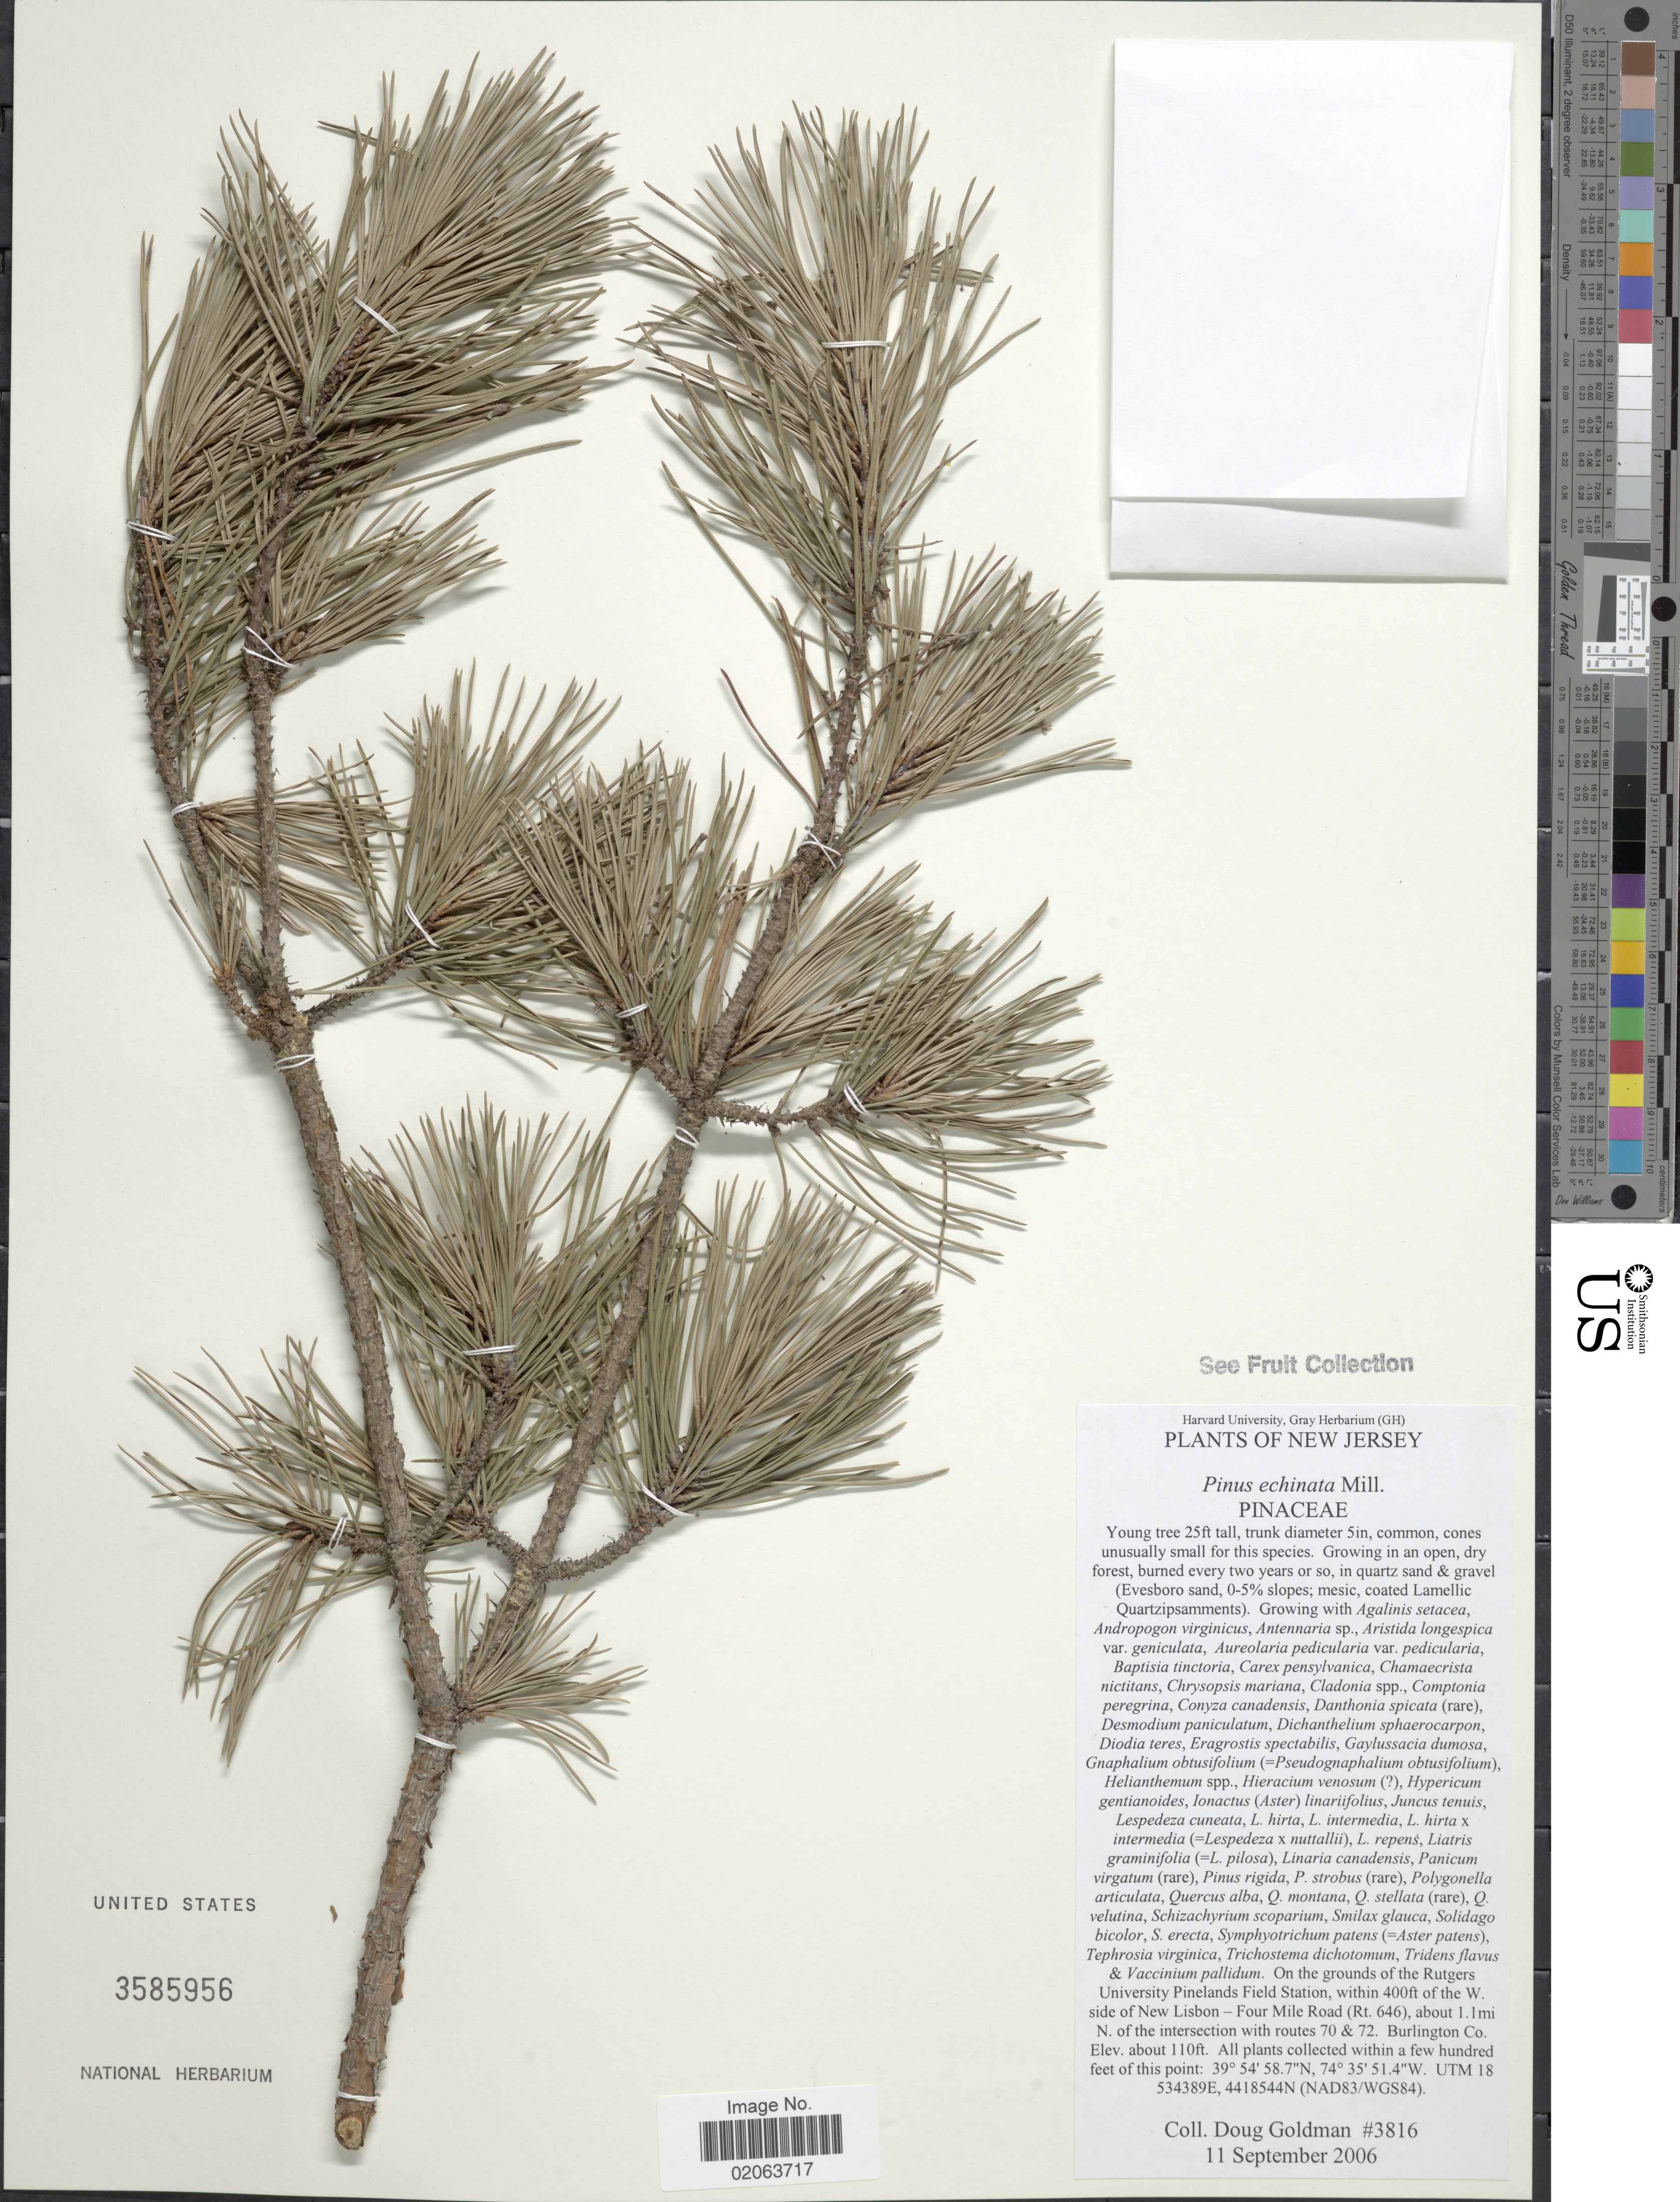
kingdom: Plantae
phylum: Tracheophyta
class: Pinopsida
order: Pinales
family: Pinaceae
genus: Pinus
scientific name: Pinus echinata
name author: Mill.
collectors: D. Goldman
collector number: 3816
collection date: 2006-09-11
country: United States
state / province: New Jersey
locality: On the grounds of the Rutgers University Pinelands Fields Station, within 400 ft of the W. side of New Lisbon - Four Mile Road (Rt. 646), about 1.1 mi N. of the intersection with route 70 & 72. Burlington Co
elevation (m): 34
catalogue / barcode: US 3585956